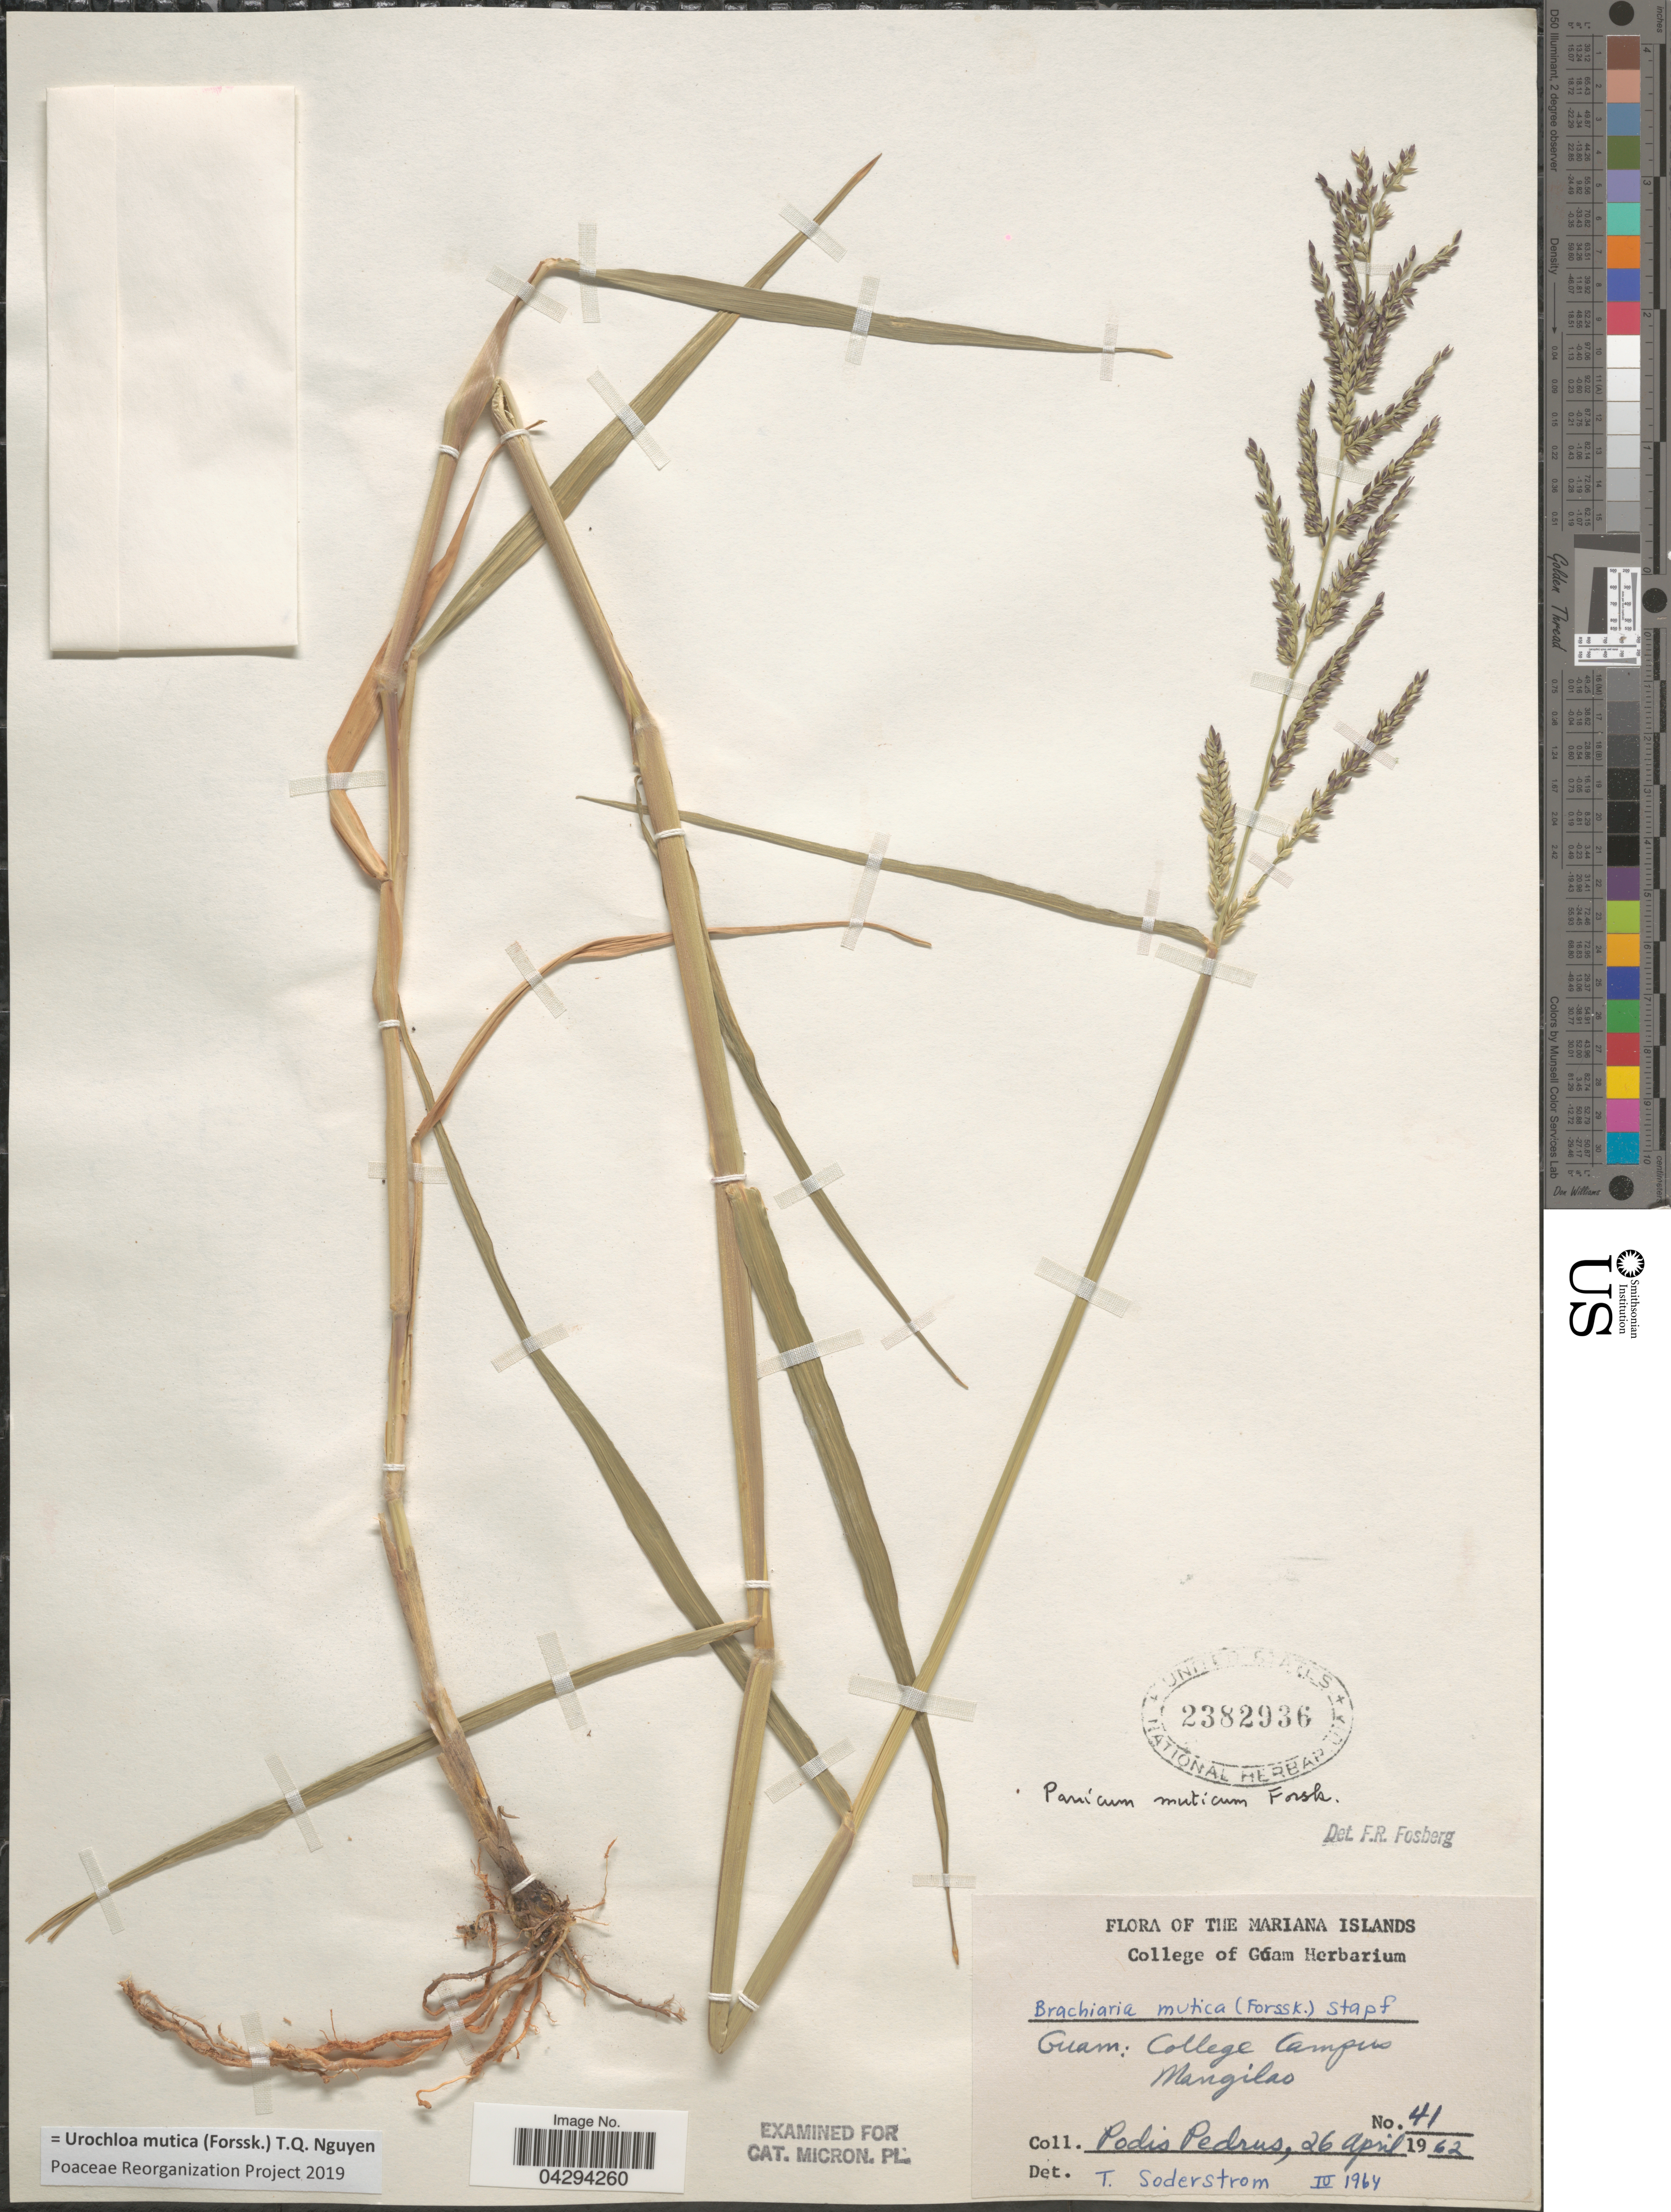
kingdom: Plantae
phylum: Tracheophyta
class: Liliopsida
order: Poales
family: Poaceae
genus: Urochloa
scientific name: Urochloa mutica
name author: (Forssk.) T.Q. Nguyen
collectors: P. Pedrus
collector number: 41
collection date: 1962-04-26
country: Guam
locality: The Mariana Islands. College Campus Mangilao.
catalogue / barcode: US 2382936